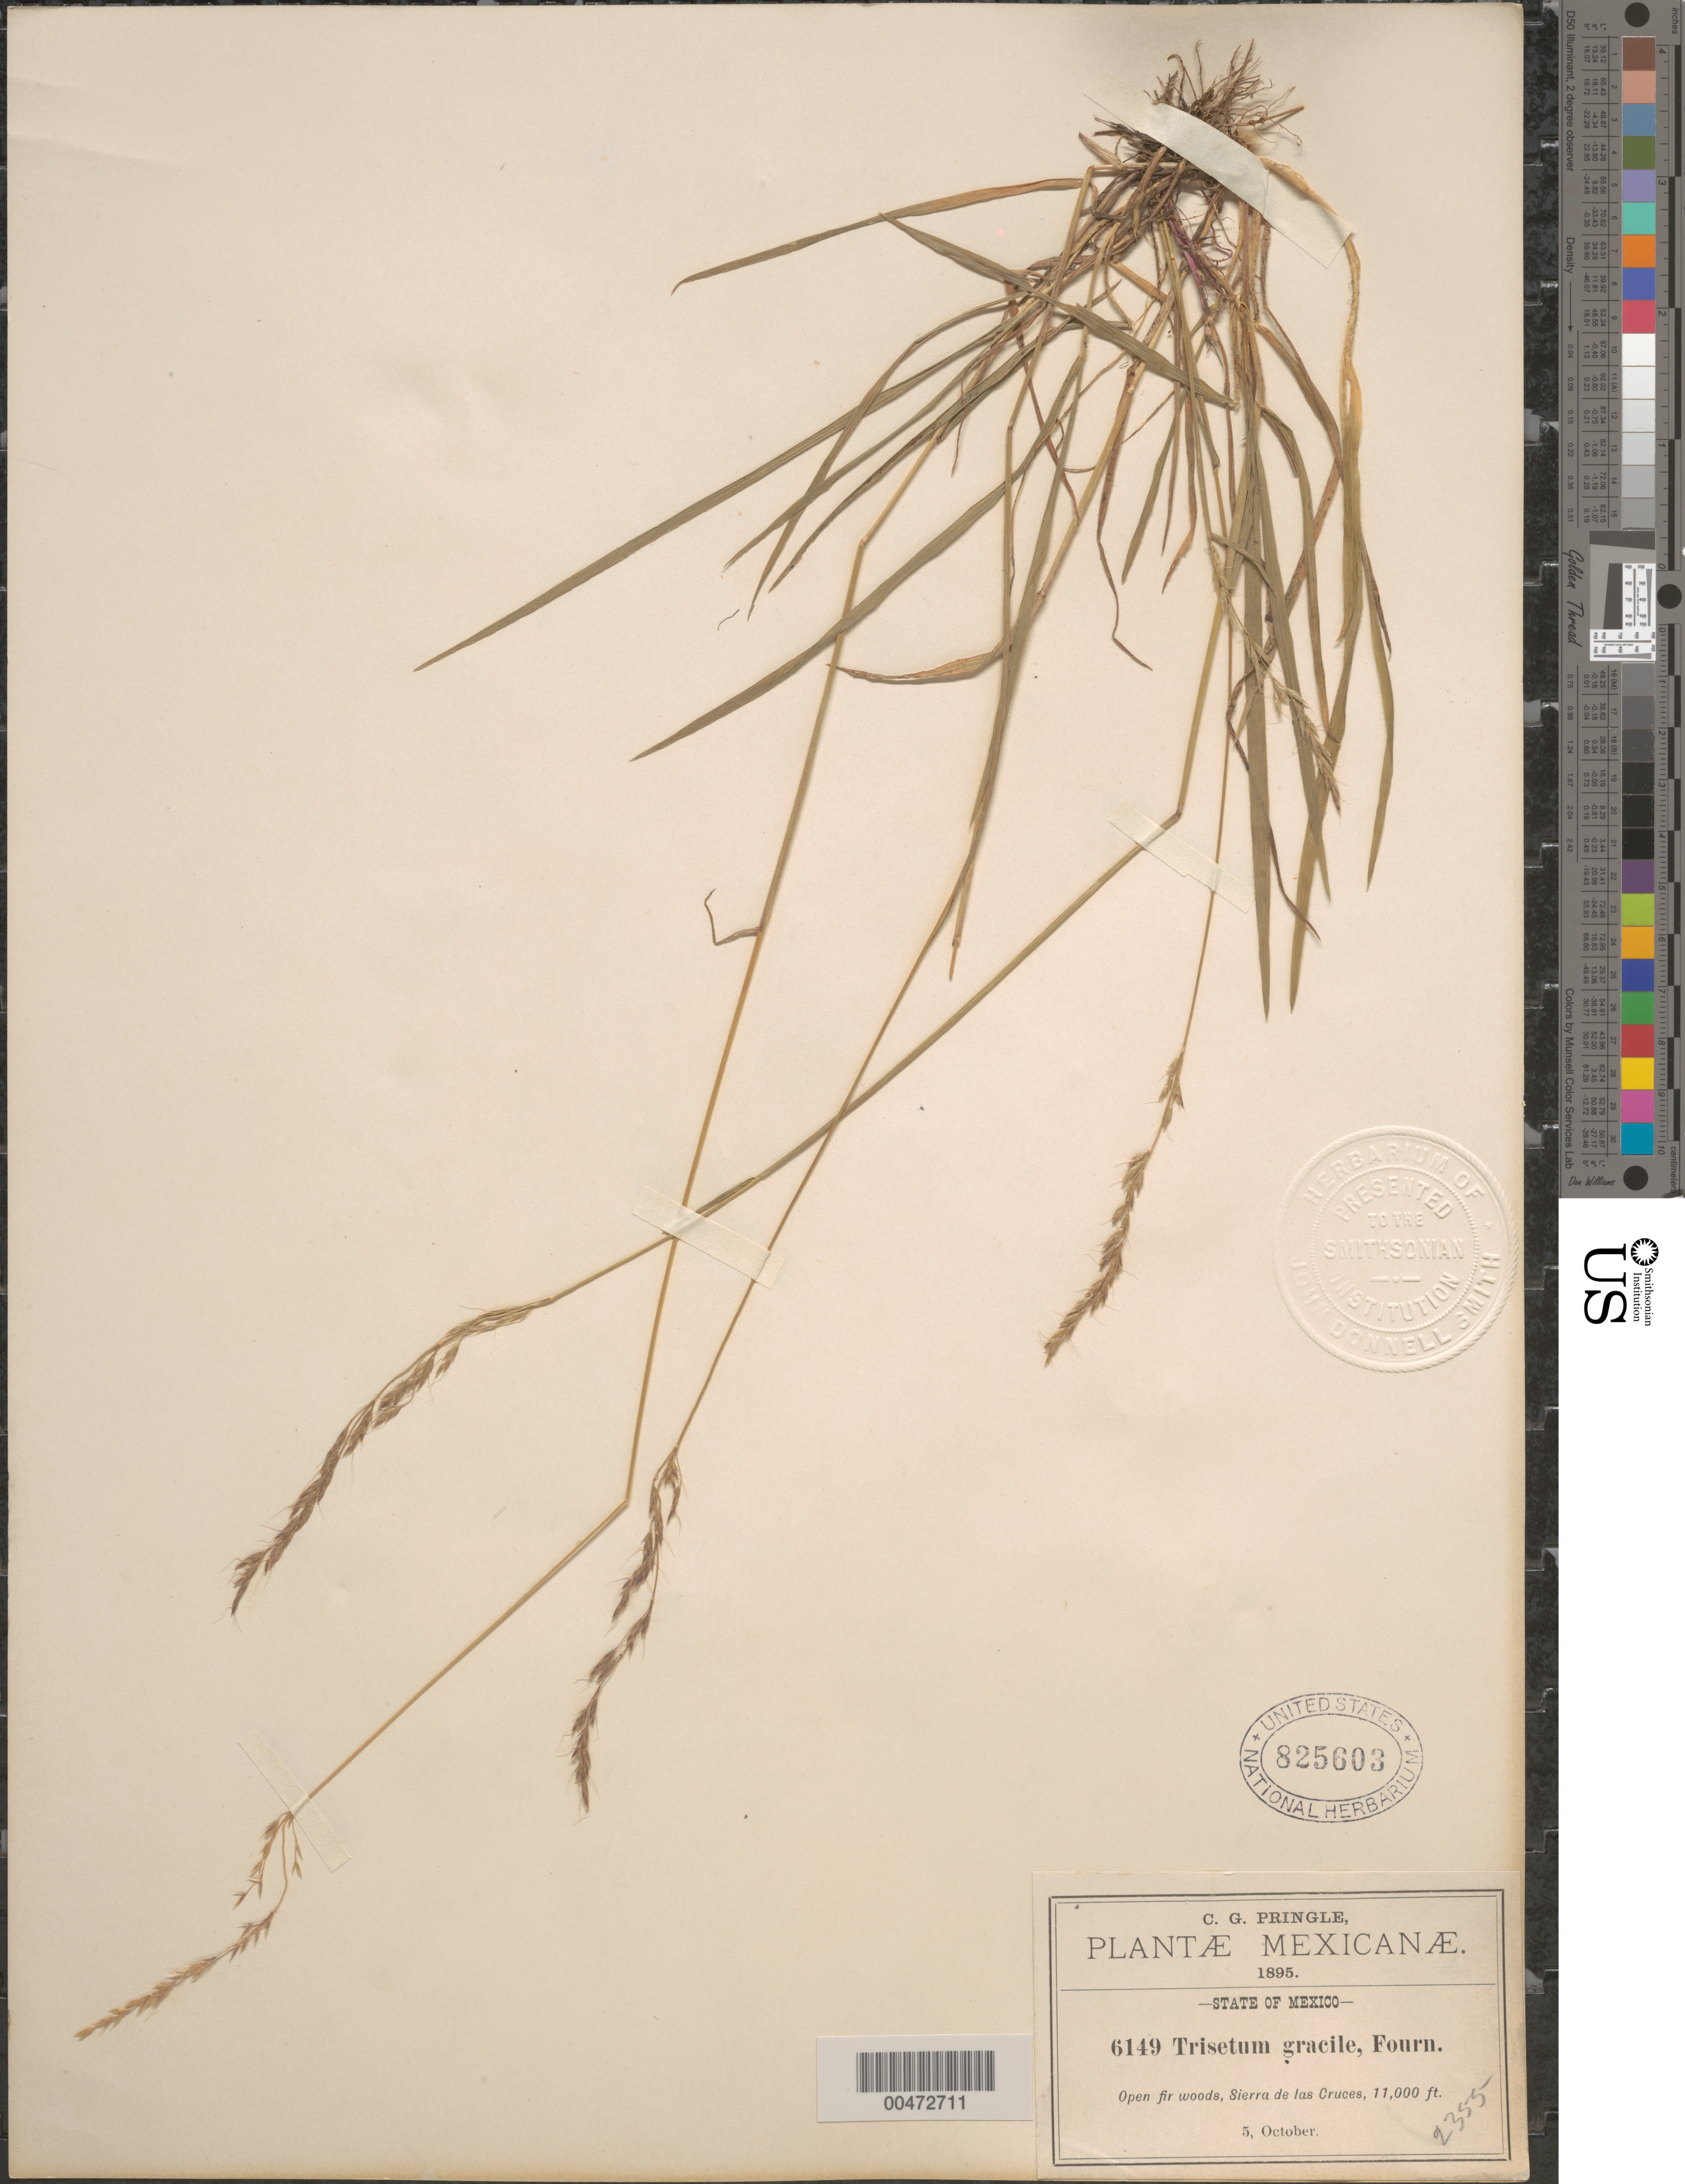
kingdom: Plantae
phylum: Tracheophyta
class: Liliopsida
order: Poales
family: Poaceae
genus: Peyritschia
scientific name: Peyritschia irazuensis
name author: (Kuntze) P.M. Peterson et al.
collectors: C. G. Pringle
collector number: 6149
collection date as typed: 5 Oct 1895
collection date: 1895-10-05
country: Mexico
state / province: México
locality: Sierra de las Cruces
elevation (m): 3353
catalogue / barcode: US 825603